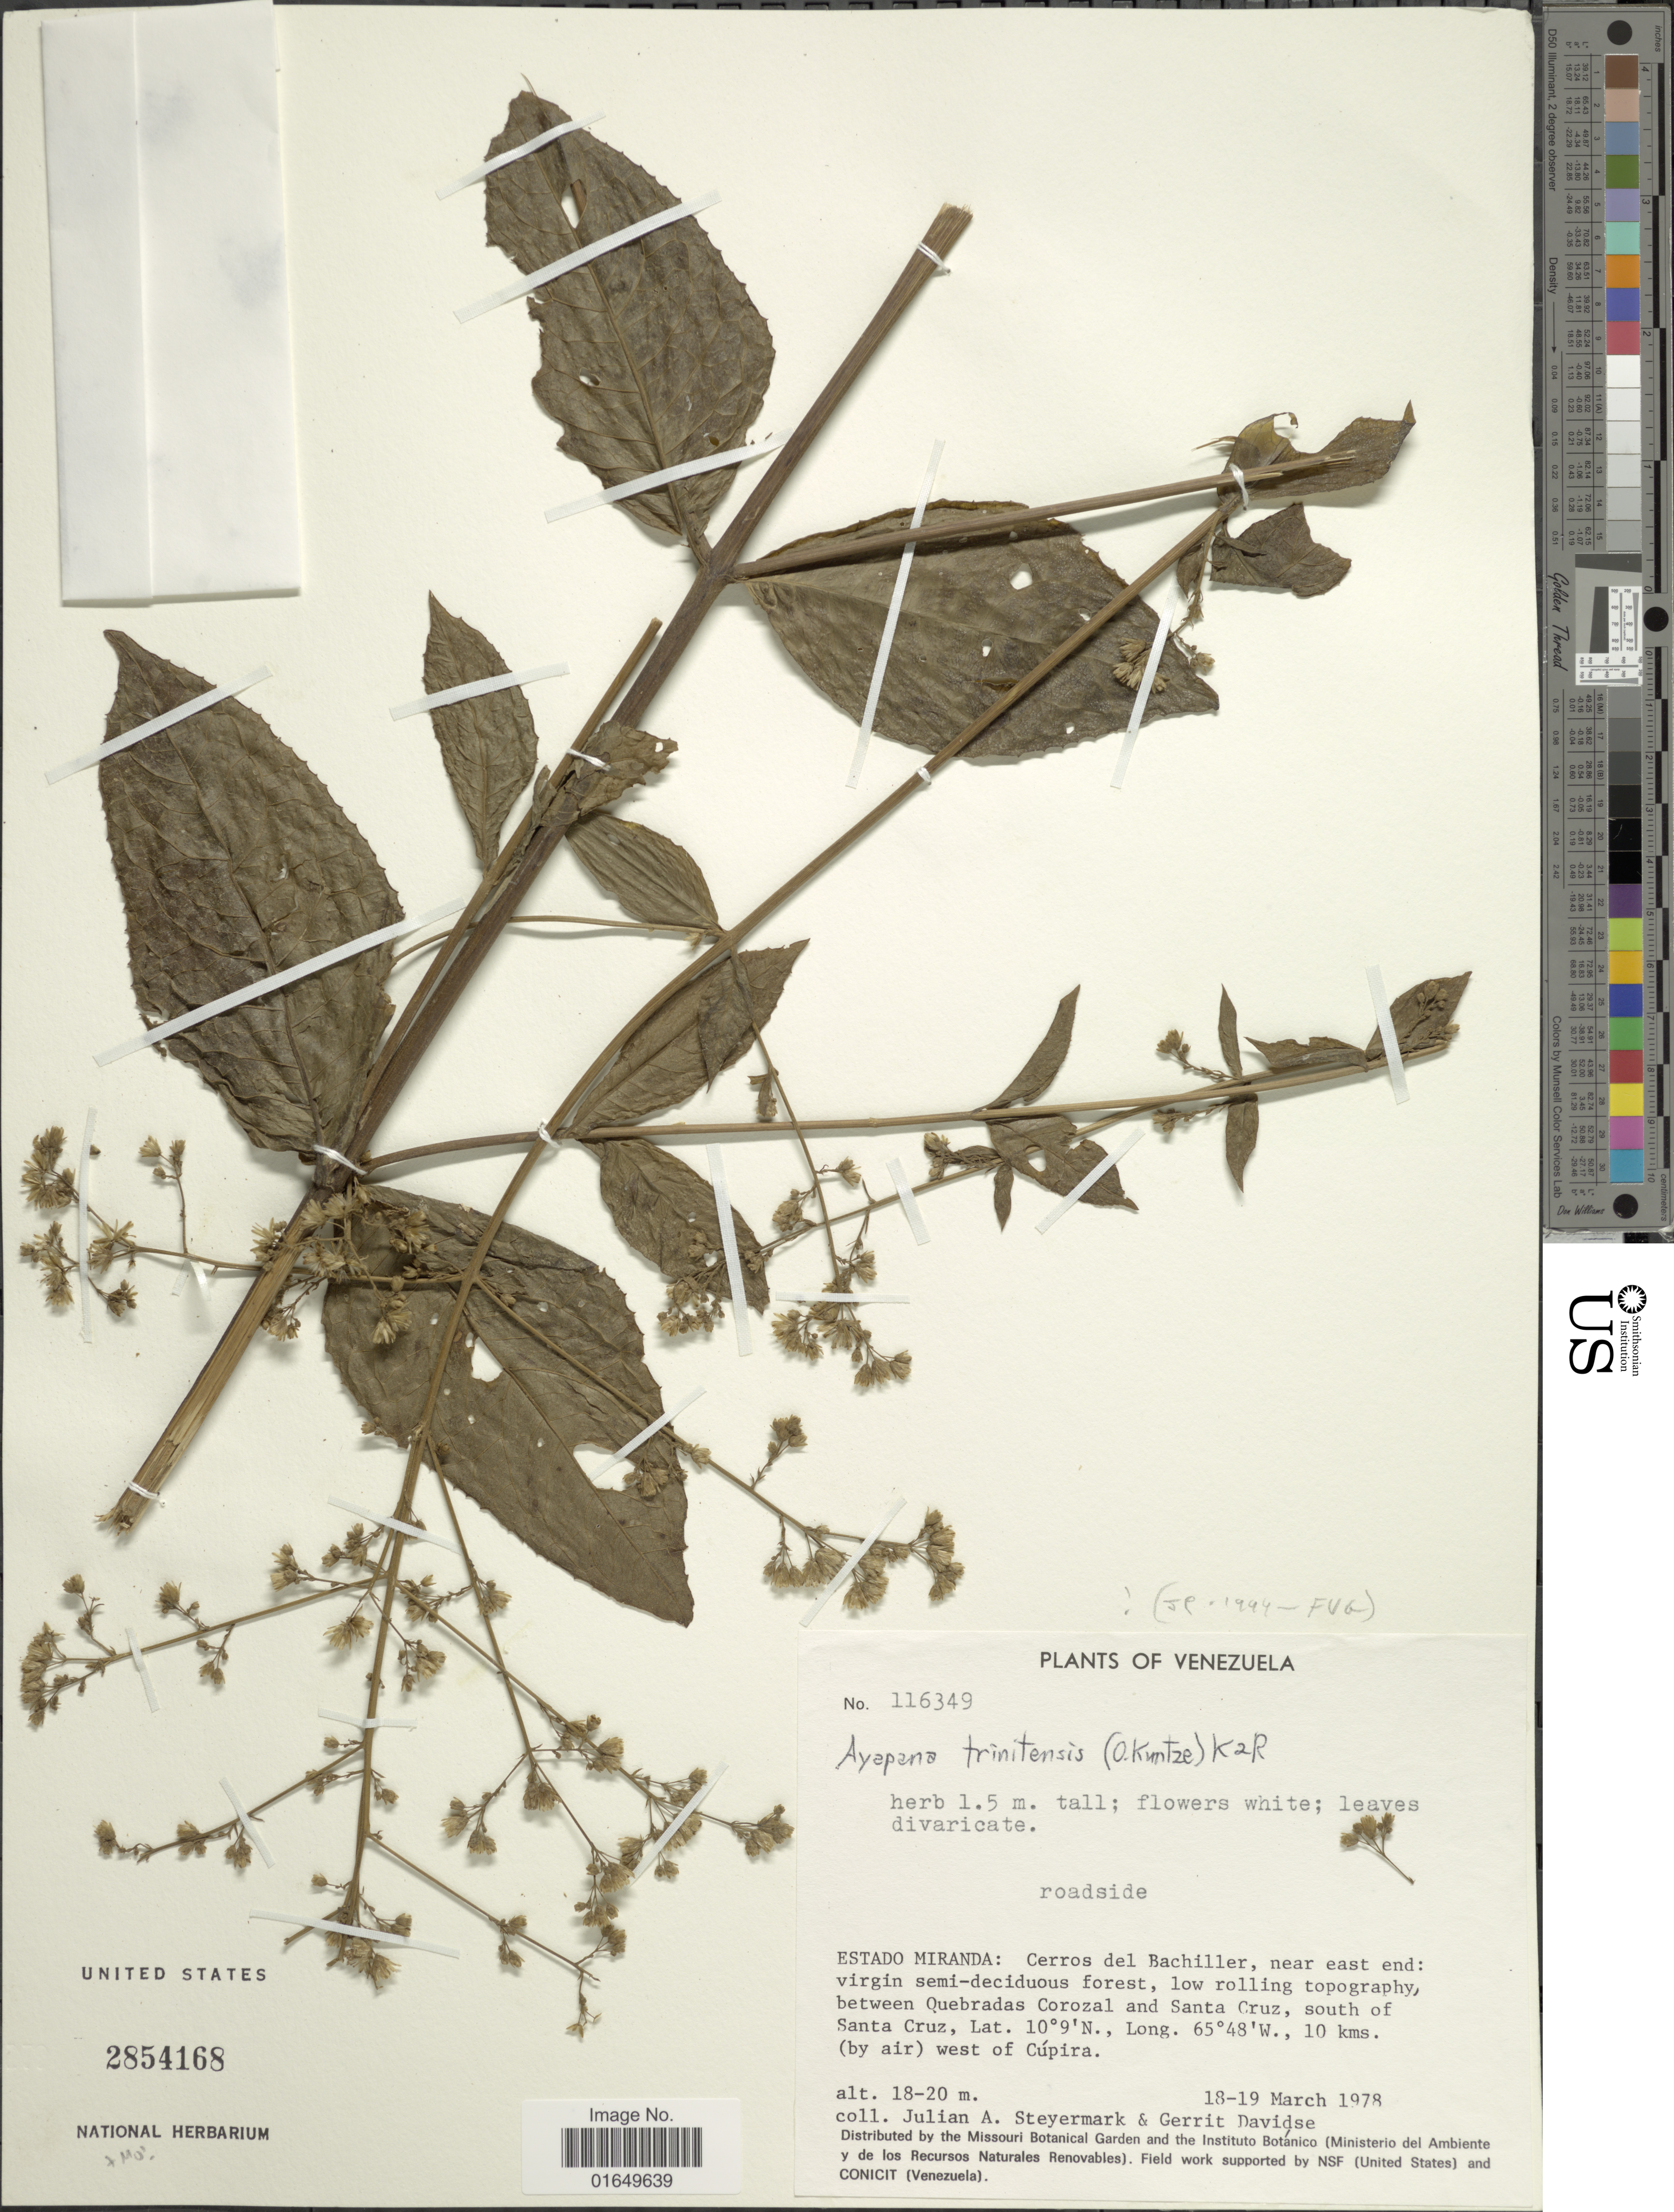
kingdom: Plantae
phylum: Tracheophyta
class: Magnoliopsida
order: Asterales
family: Asteraceae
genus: Ayapana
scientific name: Ayapana trinitensis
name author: (Kuntze) R.M. King & H. Rob.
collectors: J. Steyermark & G. Davidse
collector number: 116349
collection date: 1978-03-18/1978-03-19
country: Venezuela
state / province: Miranda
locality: Cerros del Bachiller, near east end: between Quebradas Corozal and Santa Cruz, south of Santa Cruz, 10 kms. (by air) west Cúpira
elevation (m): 18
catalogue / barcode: US 2854168